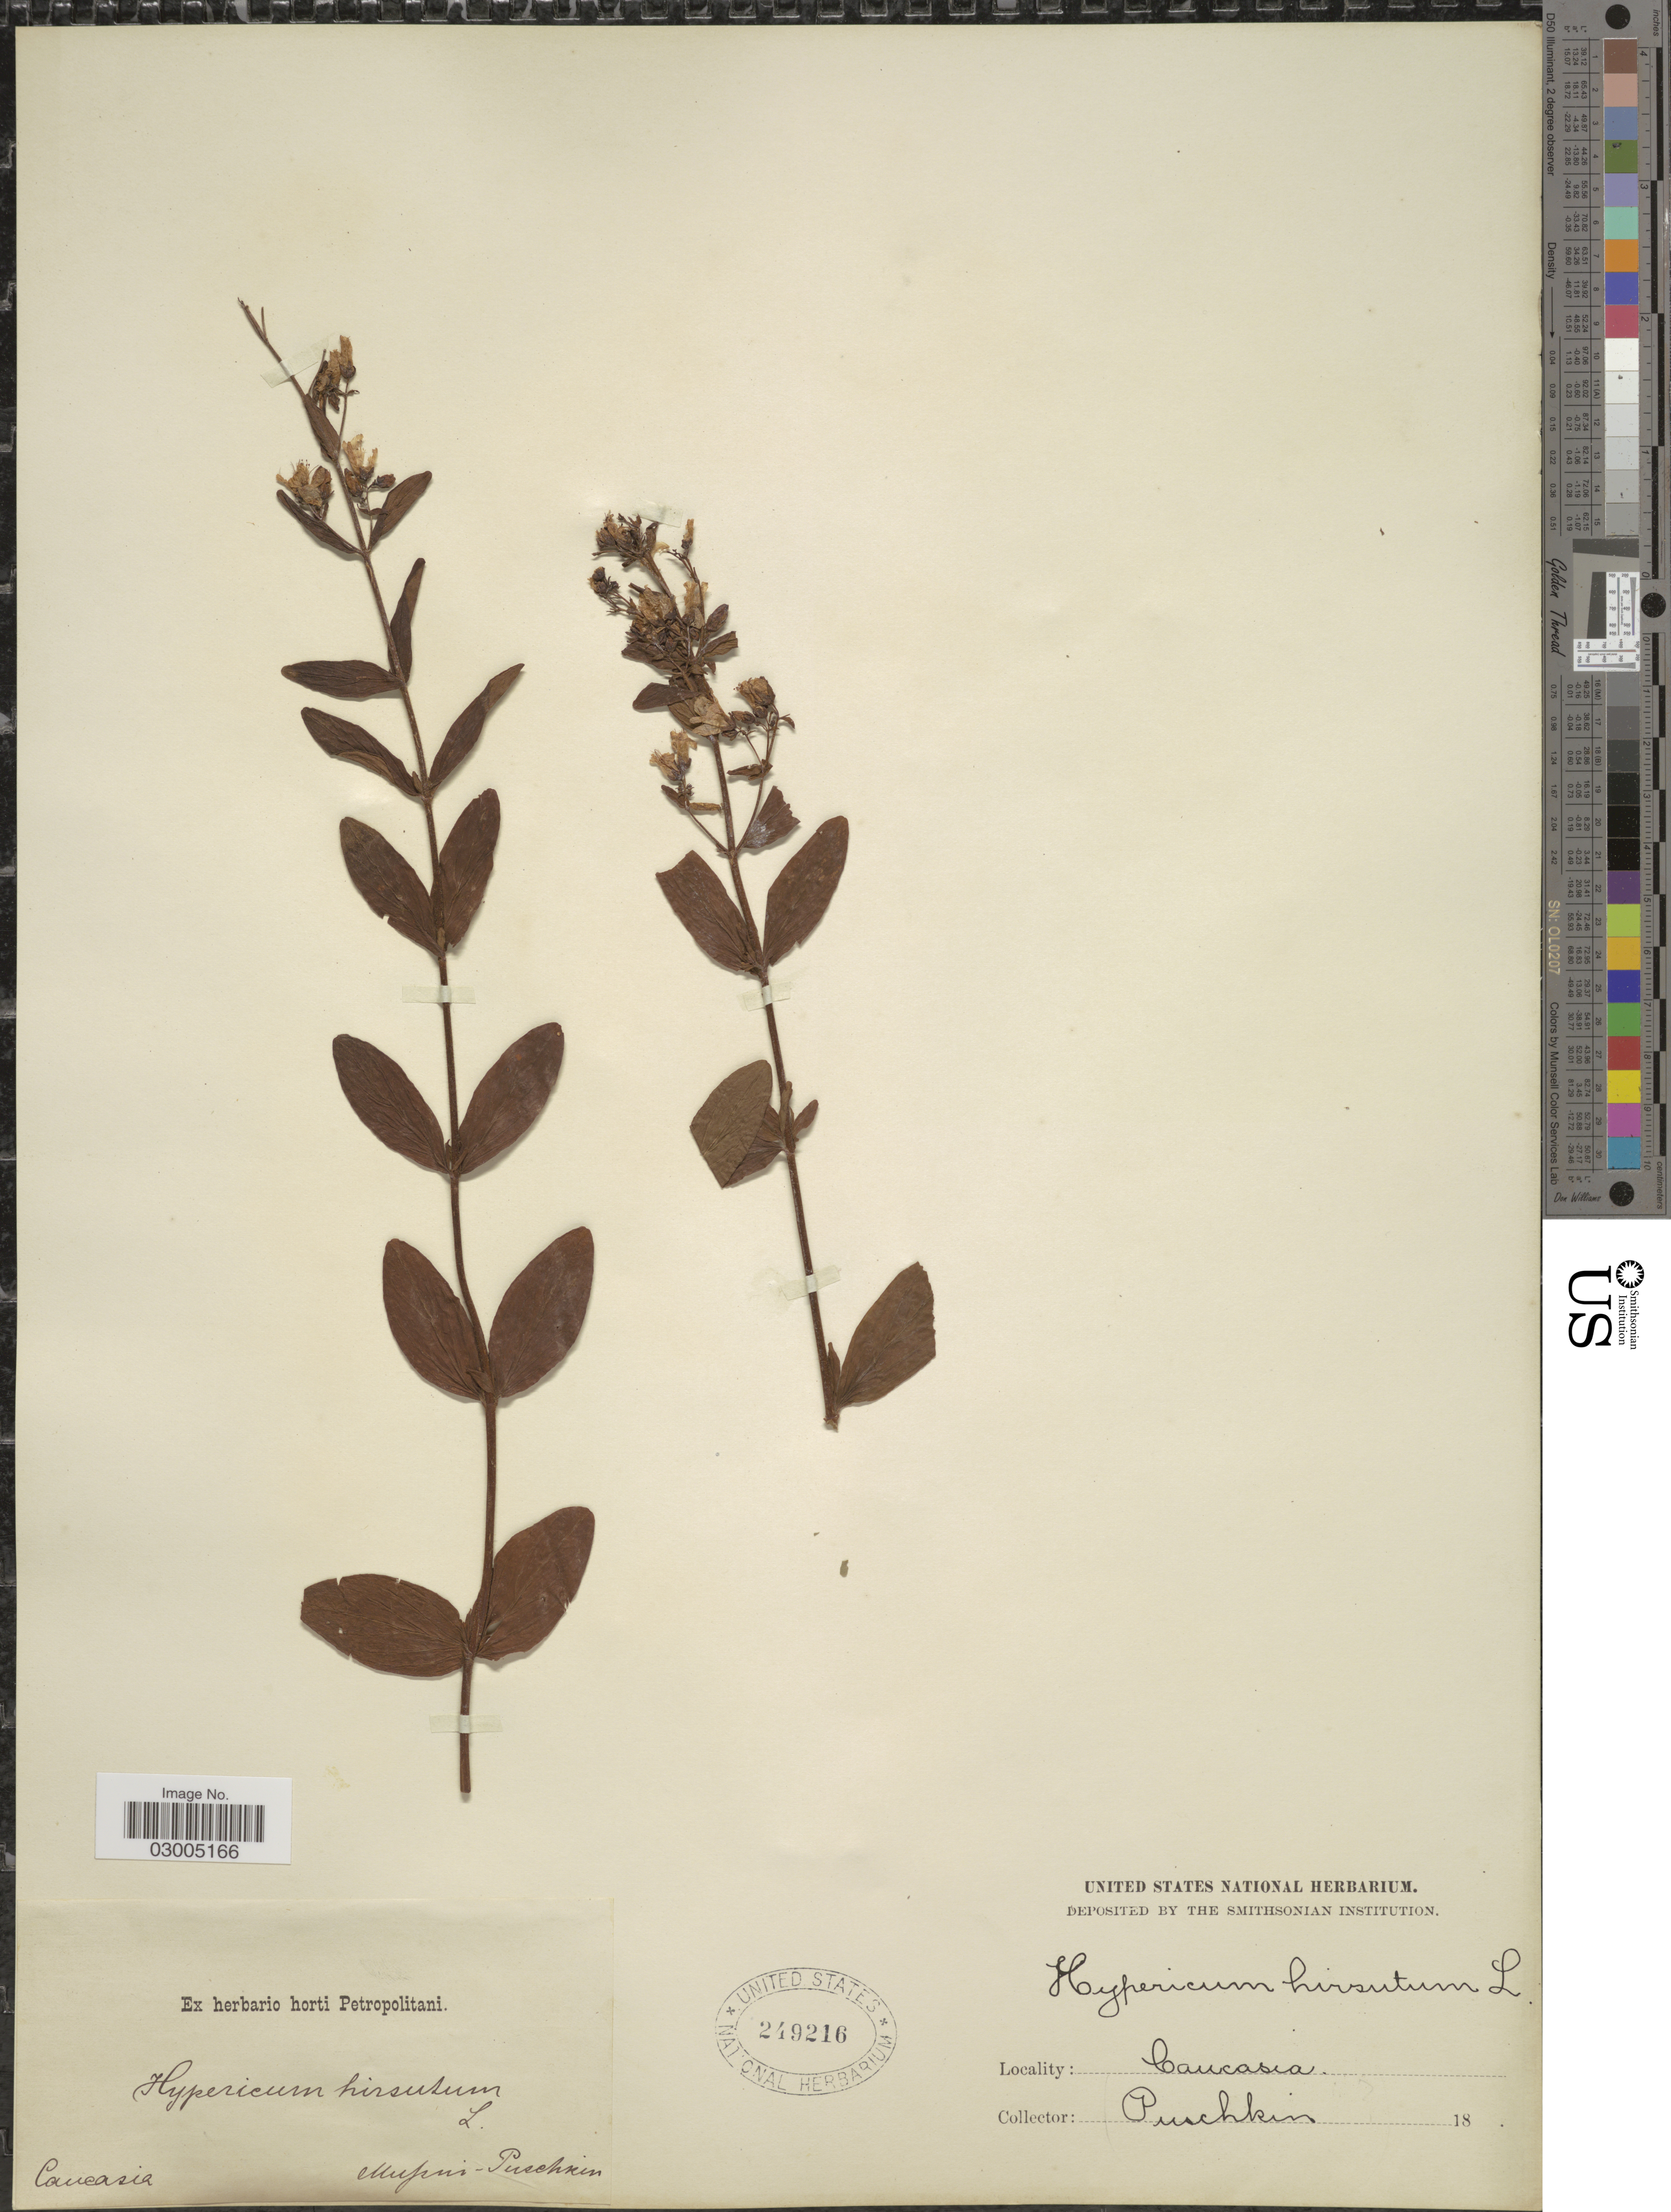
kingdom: Plantae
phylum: Tracheophyta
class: Magnoliopsida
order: Malpighiales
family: Hypericaceae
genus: Hypericum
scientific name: Hypericum hirsutum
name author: L.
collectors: A. Mussin-Puschkin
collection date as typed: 18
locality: Caucasia.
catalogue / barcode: US 249216